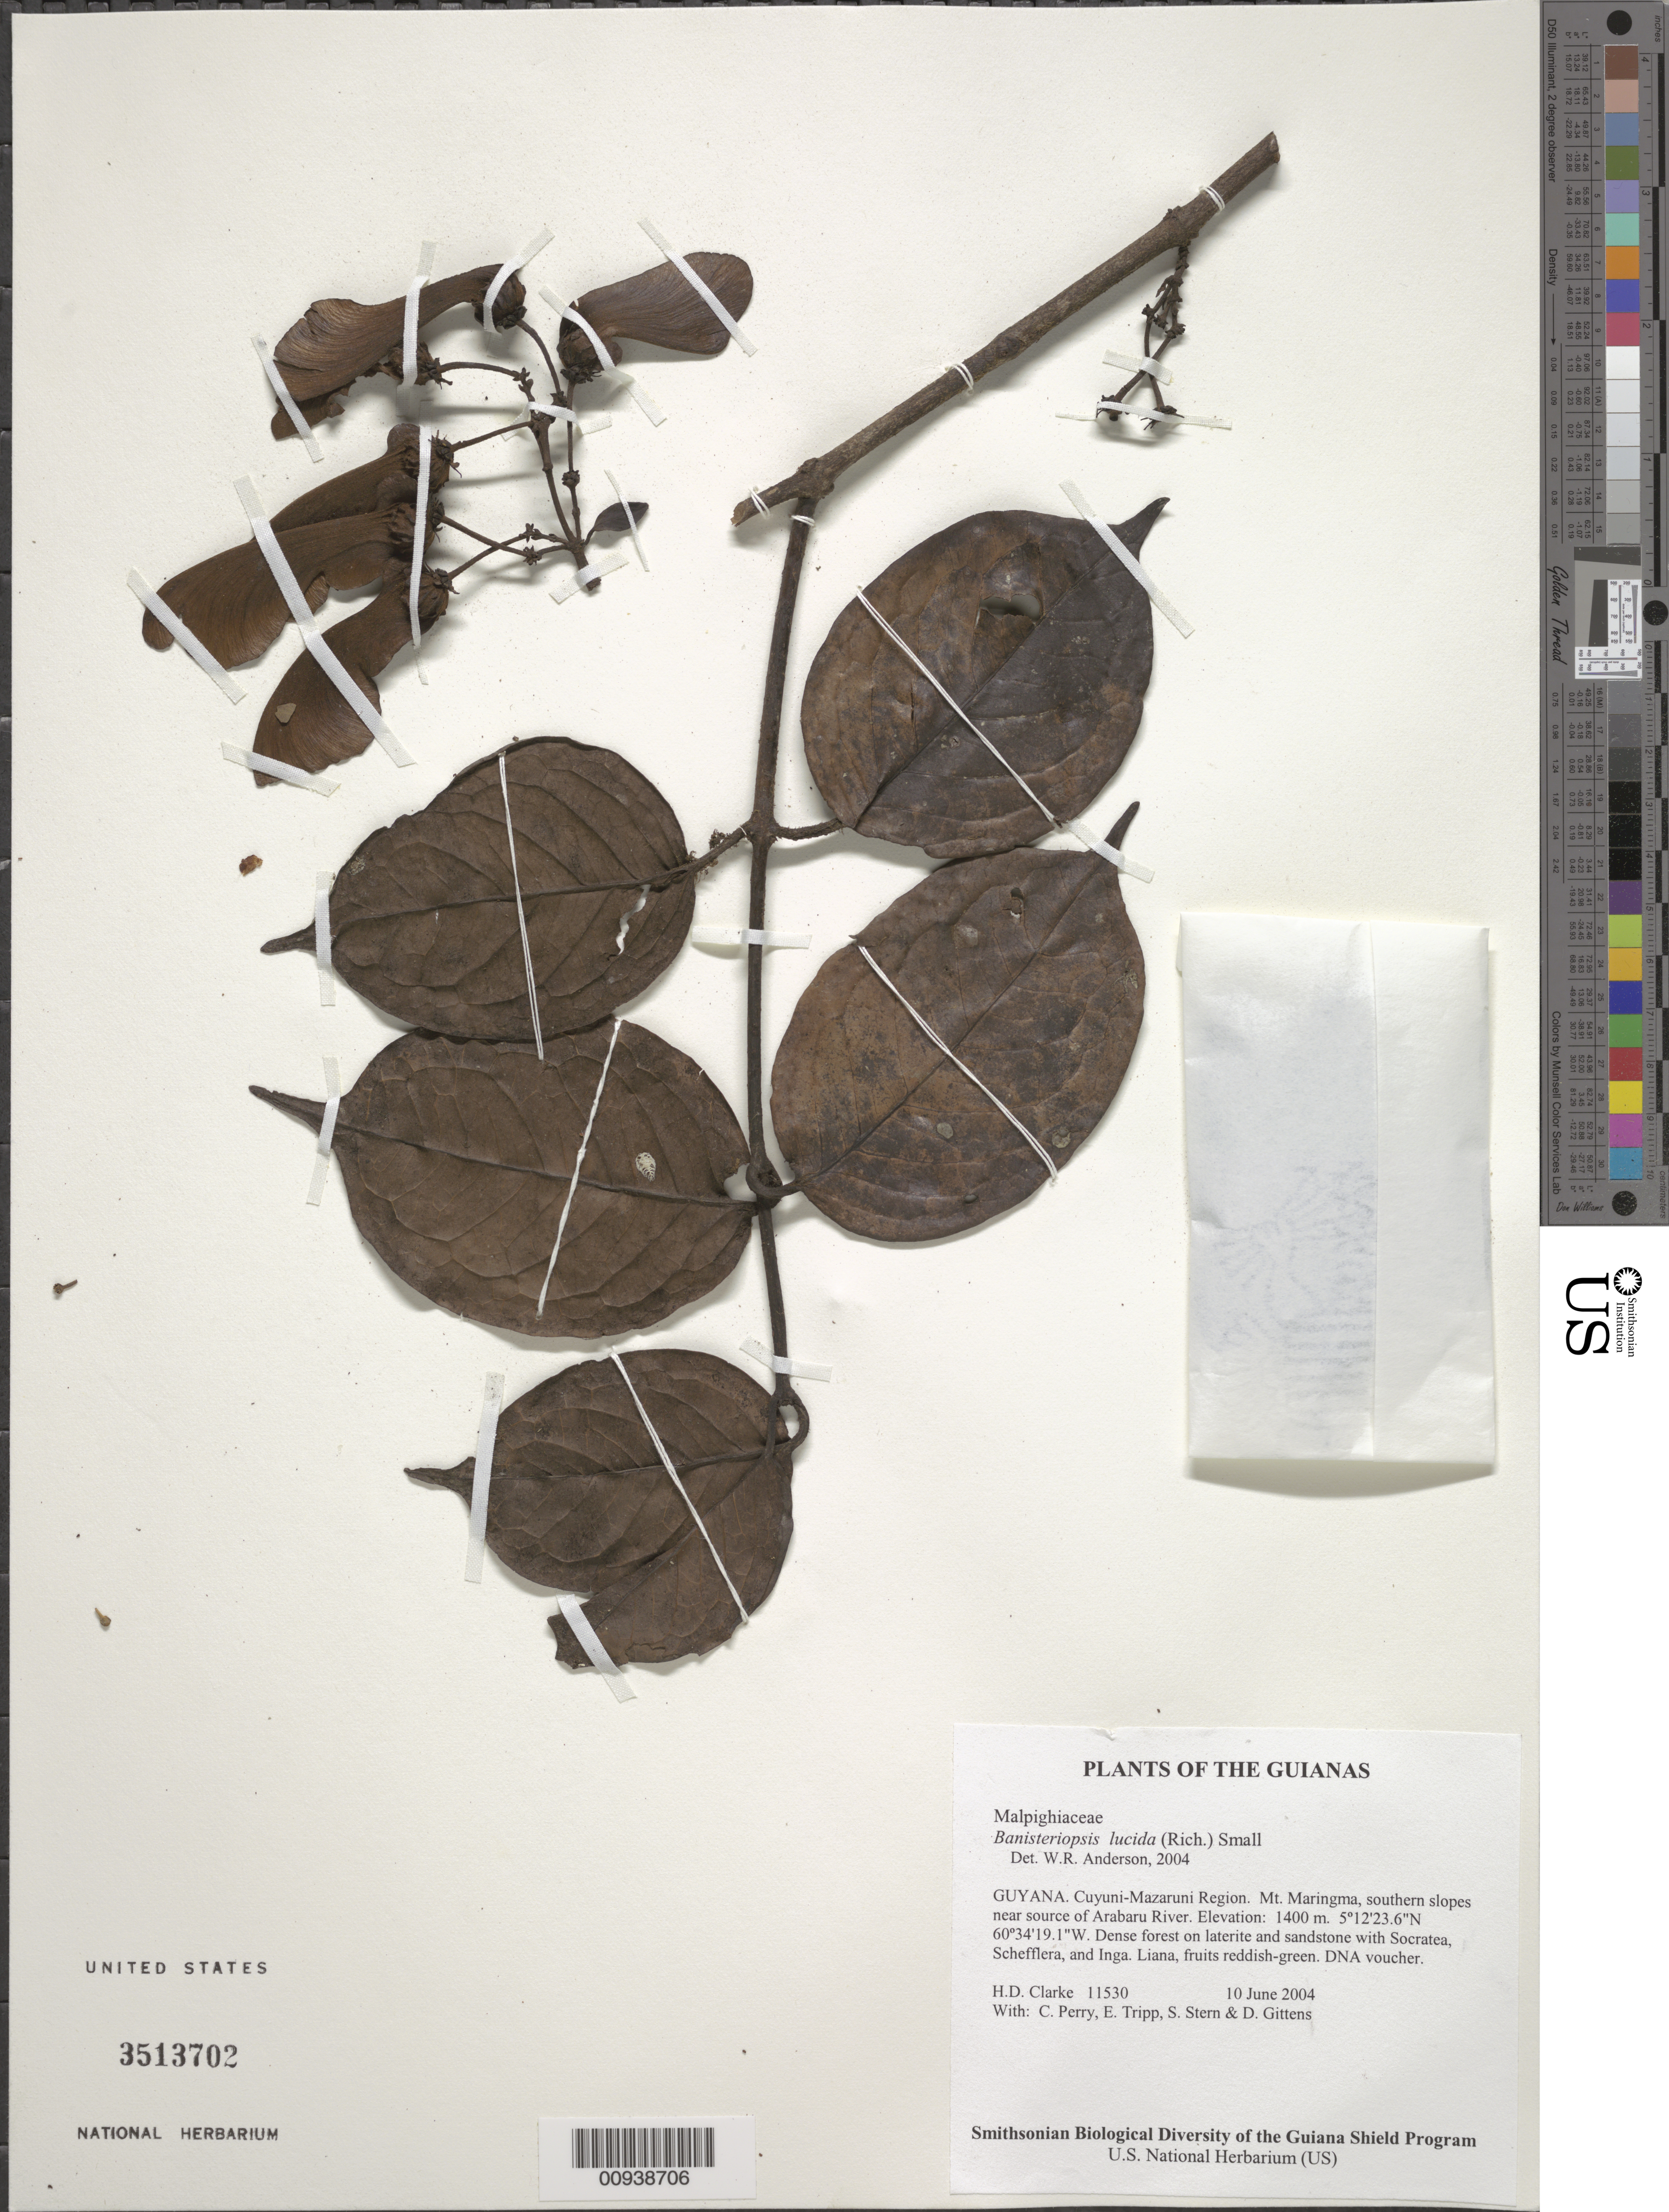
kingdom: Plantae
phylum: Tracheophyta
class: Magnoliopsida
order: Malpighiales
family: Malpighiaceae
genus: Banisteriopsis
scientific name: Banisteriopsis lucida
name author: (Rich.) Small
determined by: Anderson, W. R., (MICH), University of Michigan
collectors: H. D. Clarke, C. Perry, E. Tripp, S. R. Stern & D. Gittens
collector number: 11530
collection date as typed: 10 June 2004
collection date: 2004-06-10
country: Guyana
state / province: Cuyuni-Mazaruni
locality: Mt. Maringma, southern slopes near source of Arabaru River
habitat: Dense forest on laterite and sandstone with Socratea, Schefflera, and Inga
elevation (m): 1400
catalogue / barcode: US 3513702